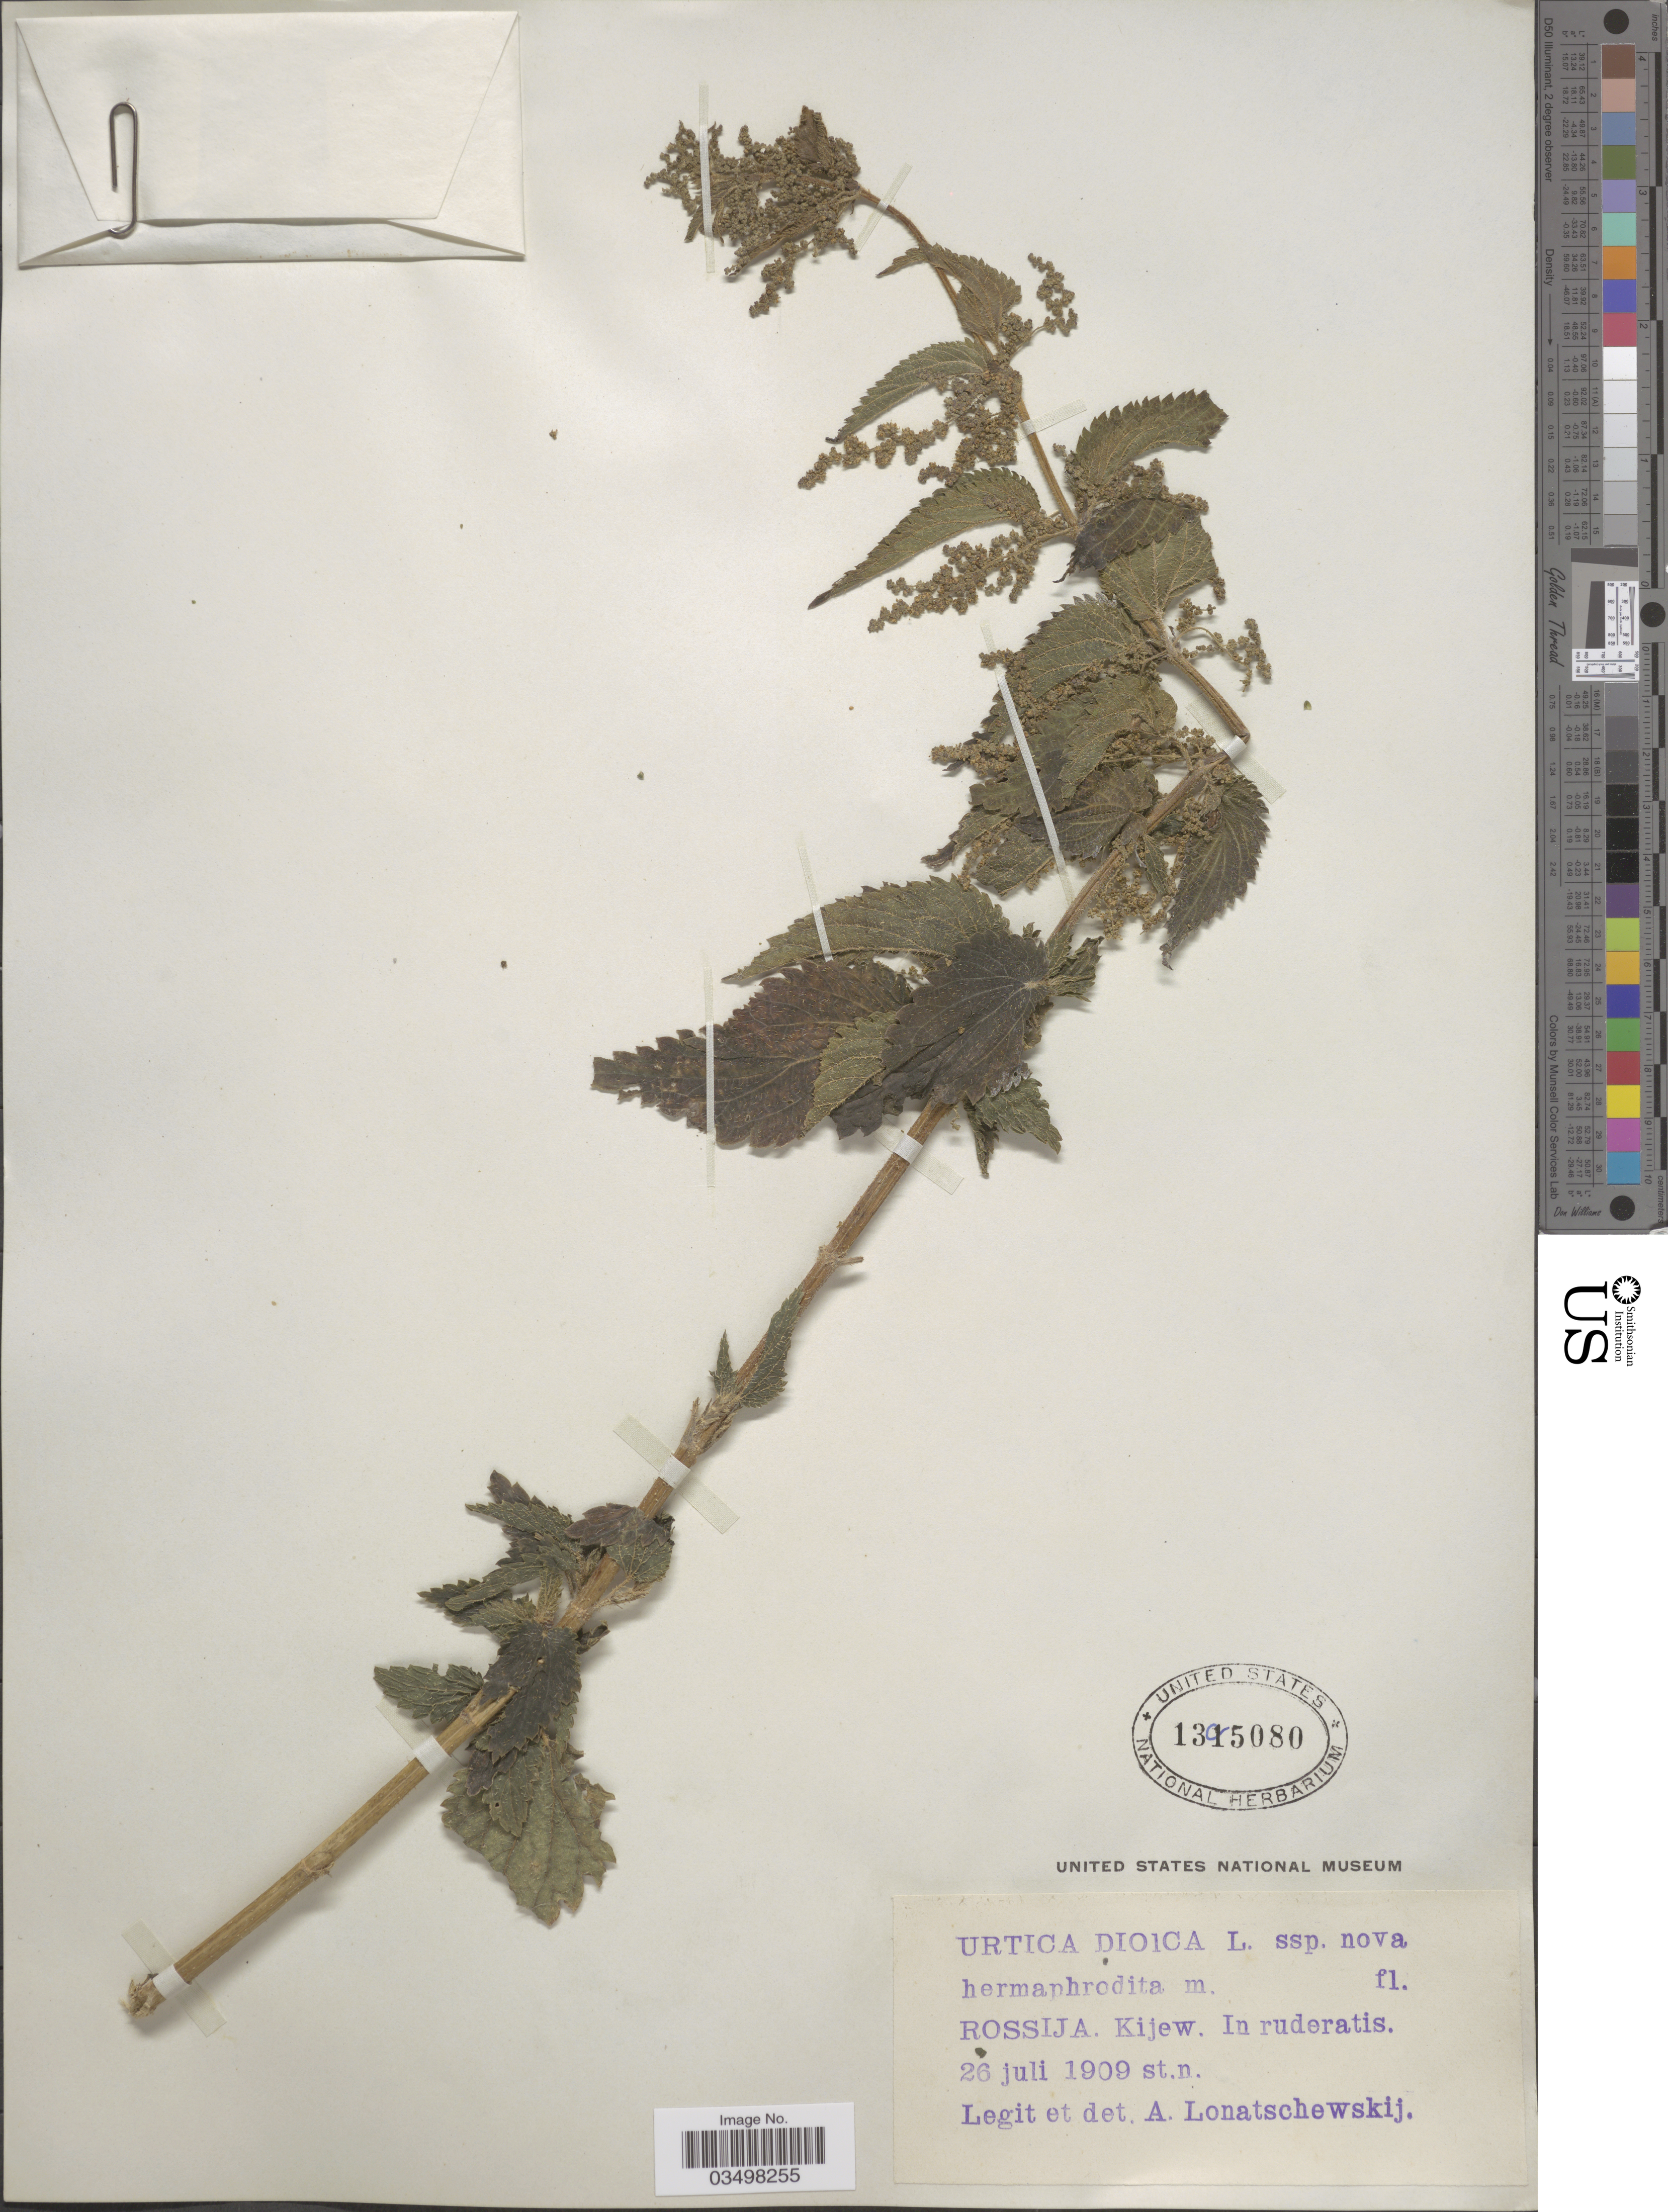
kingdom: Plantae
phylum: Tracheophyta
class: Magnoliopsida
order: Rosales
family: Urticaceae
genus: Urtica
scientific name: Urtica dioica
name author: L.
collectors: A. Lonatschewskij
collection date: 1909-07-26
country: Ukraine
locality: Rossija. Kijew. In ruderatis.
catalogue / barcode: US 1395080